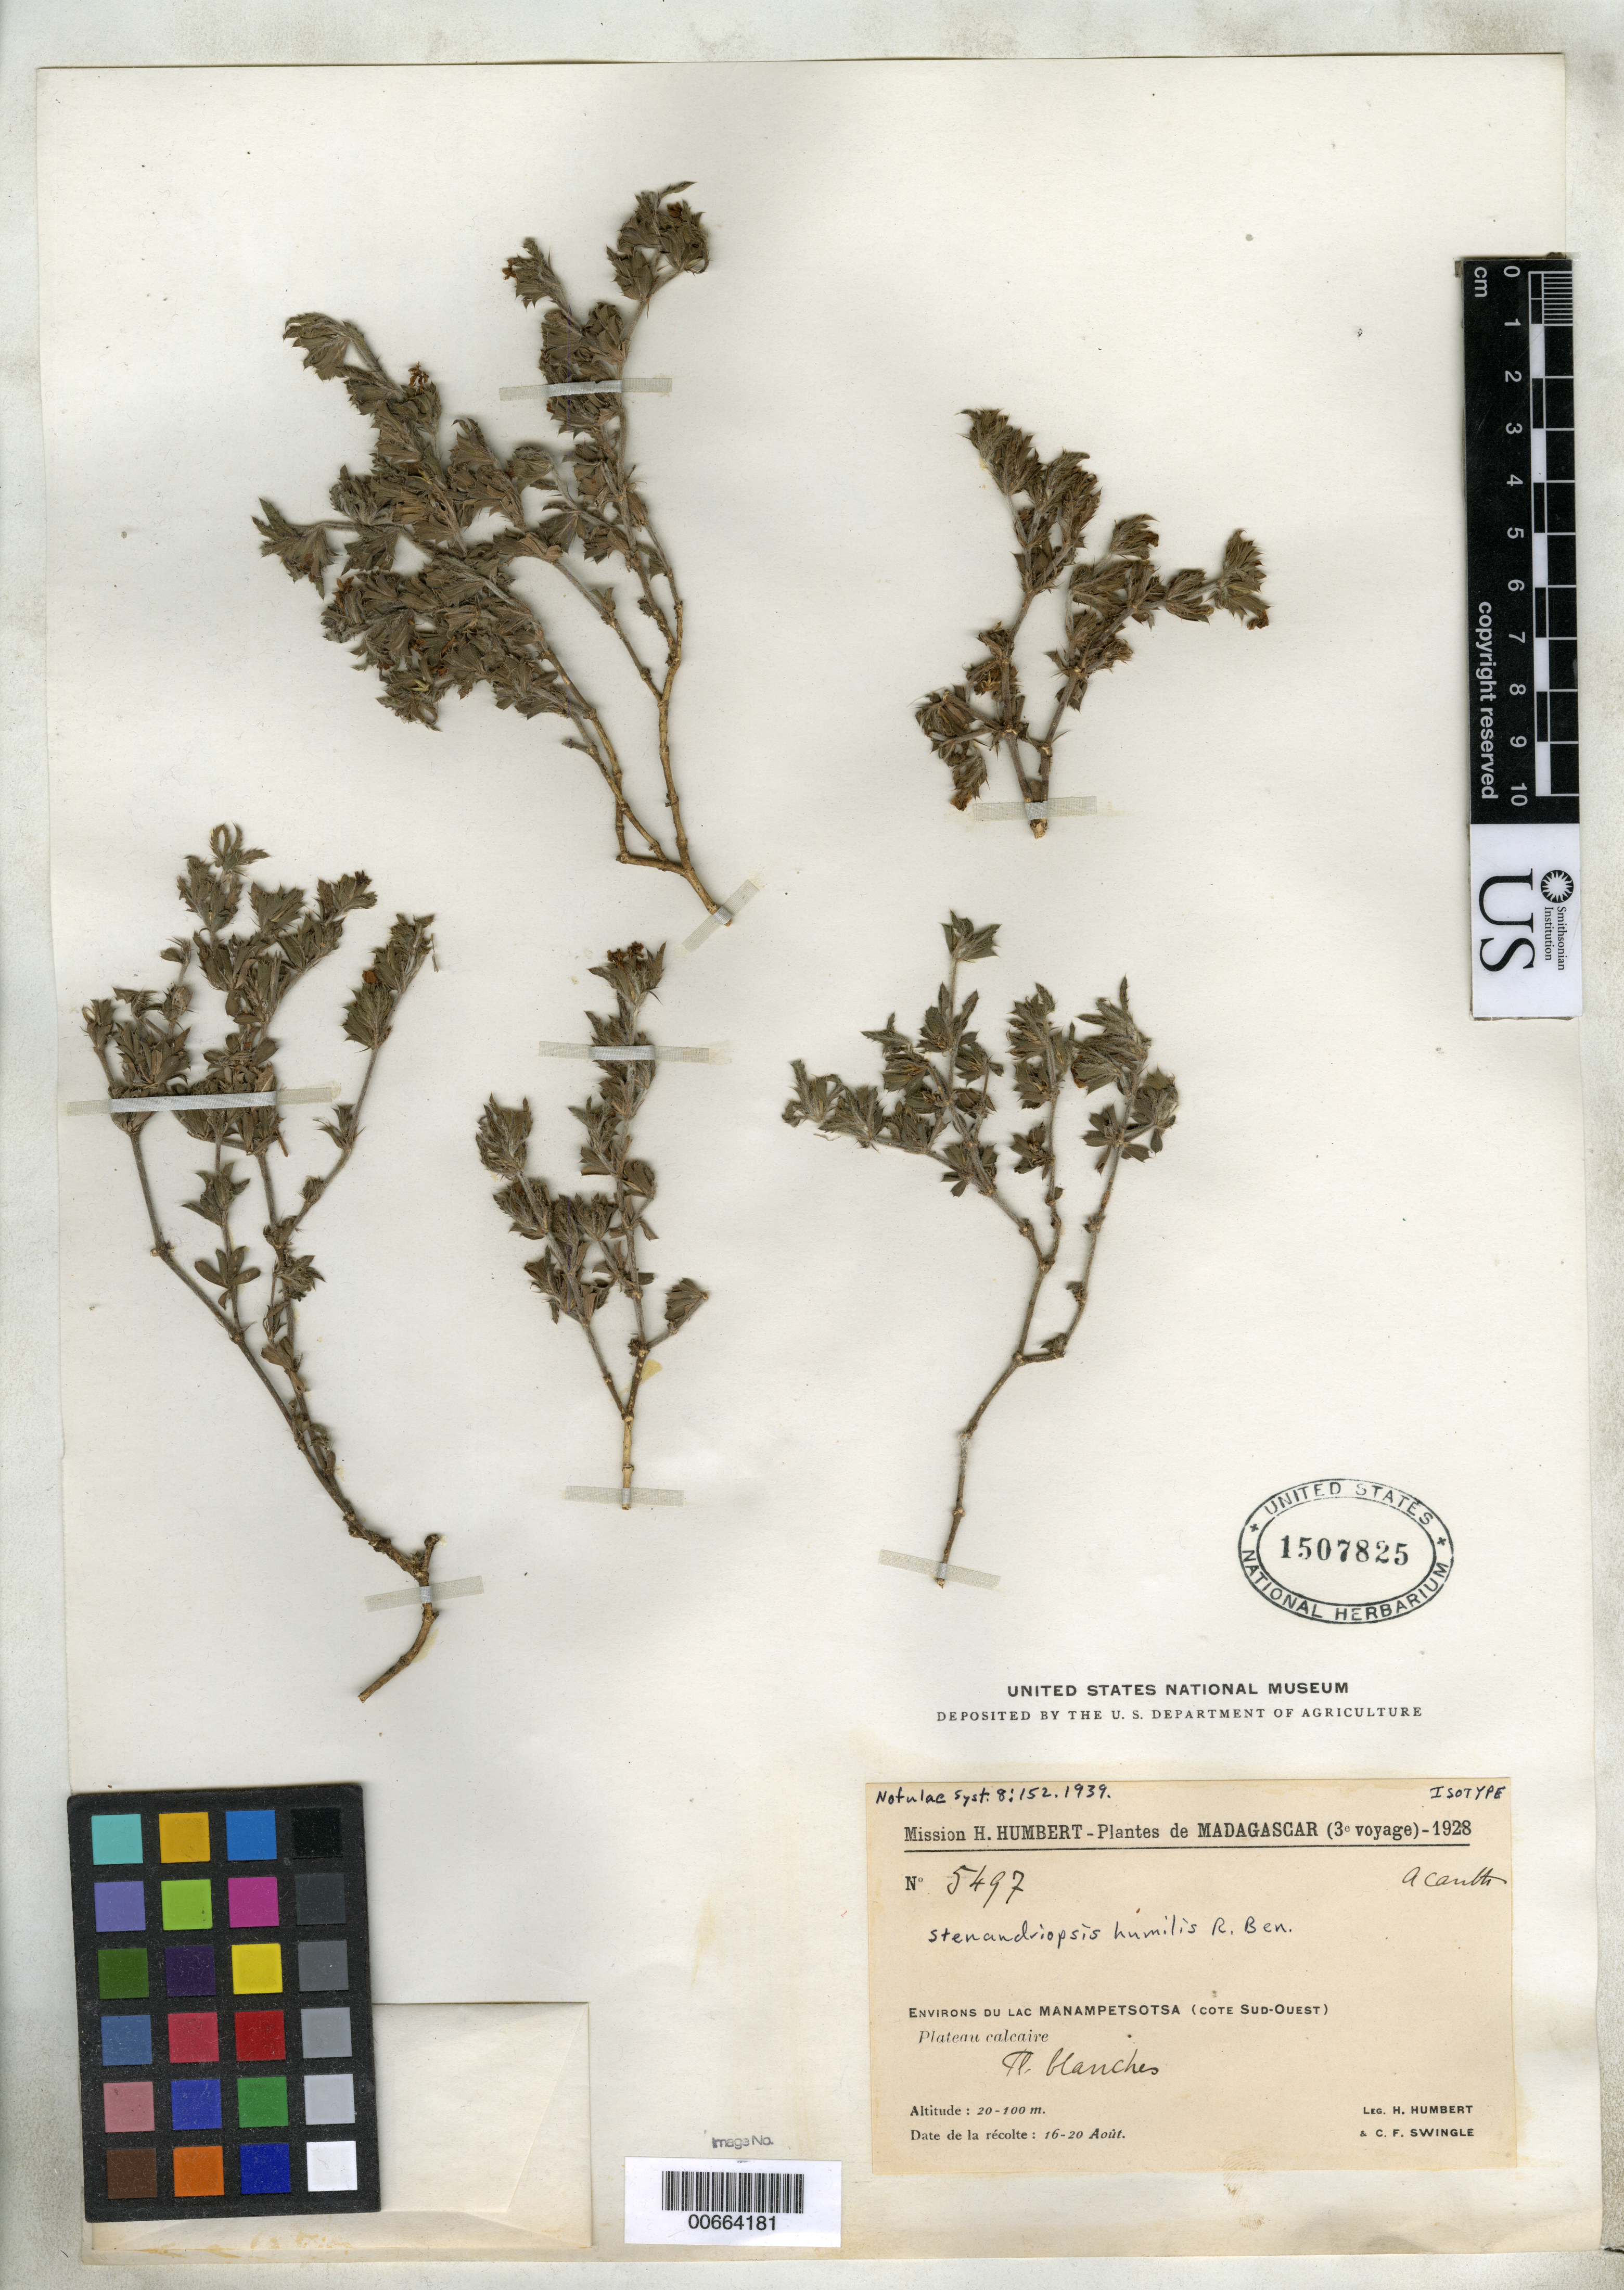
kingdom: Plantae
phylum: Tracheophyta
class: Magnoliopsida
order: Lamiales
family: Acanthaceae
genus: Stenandriopsis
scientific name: Stenandriopsis humilis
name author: Benoist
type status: Isotype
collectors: H. Humbert & C. Swingle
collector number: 5497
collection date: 1928-08-16/1928-08-20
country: Madagascar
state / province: Atsimo-Andrefana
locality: Environs du Lac Manampetsota (Cote Sud-Ouest).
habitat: Plateau calcaire.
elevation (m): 20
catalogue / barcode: US 1507825